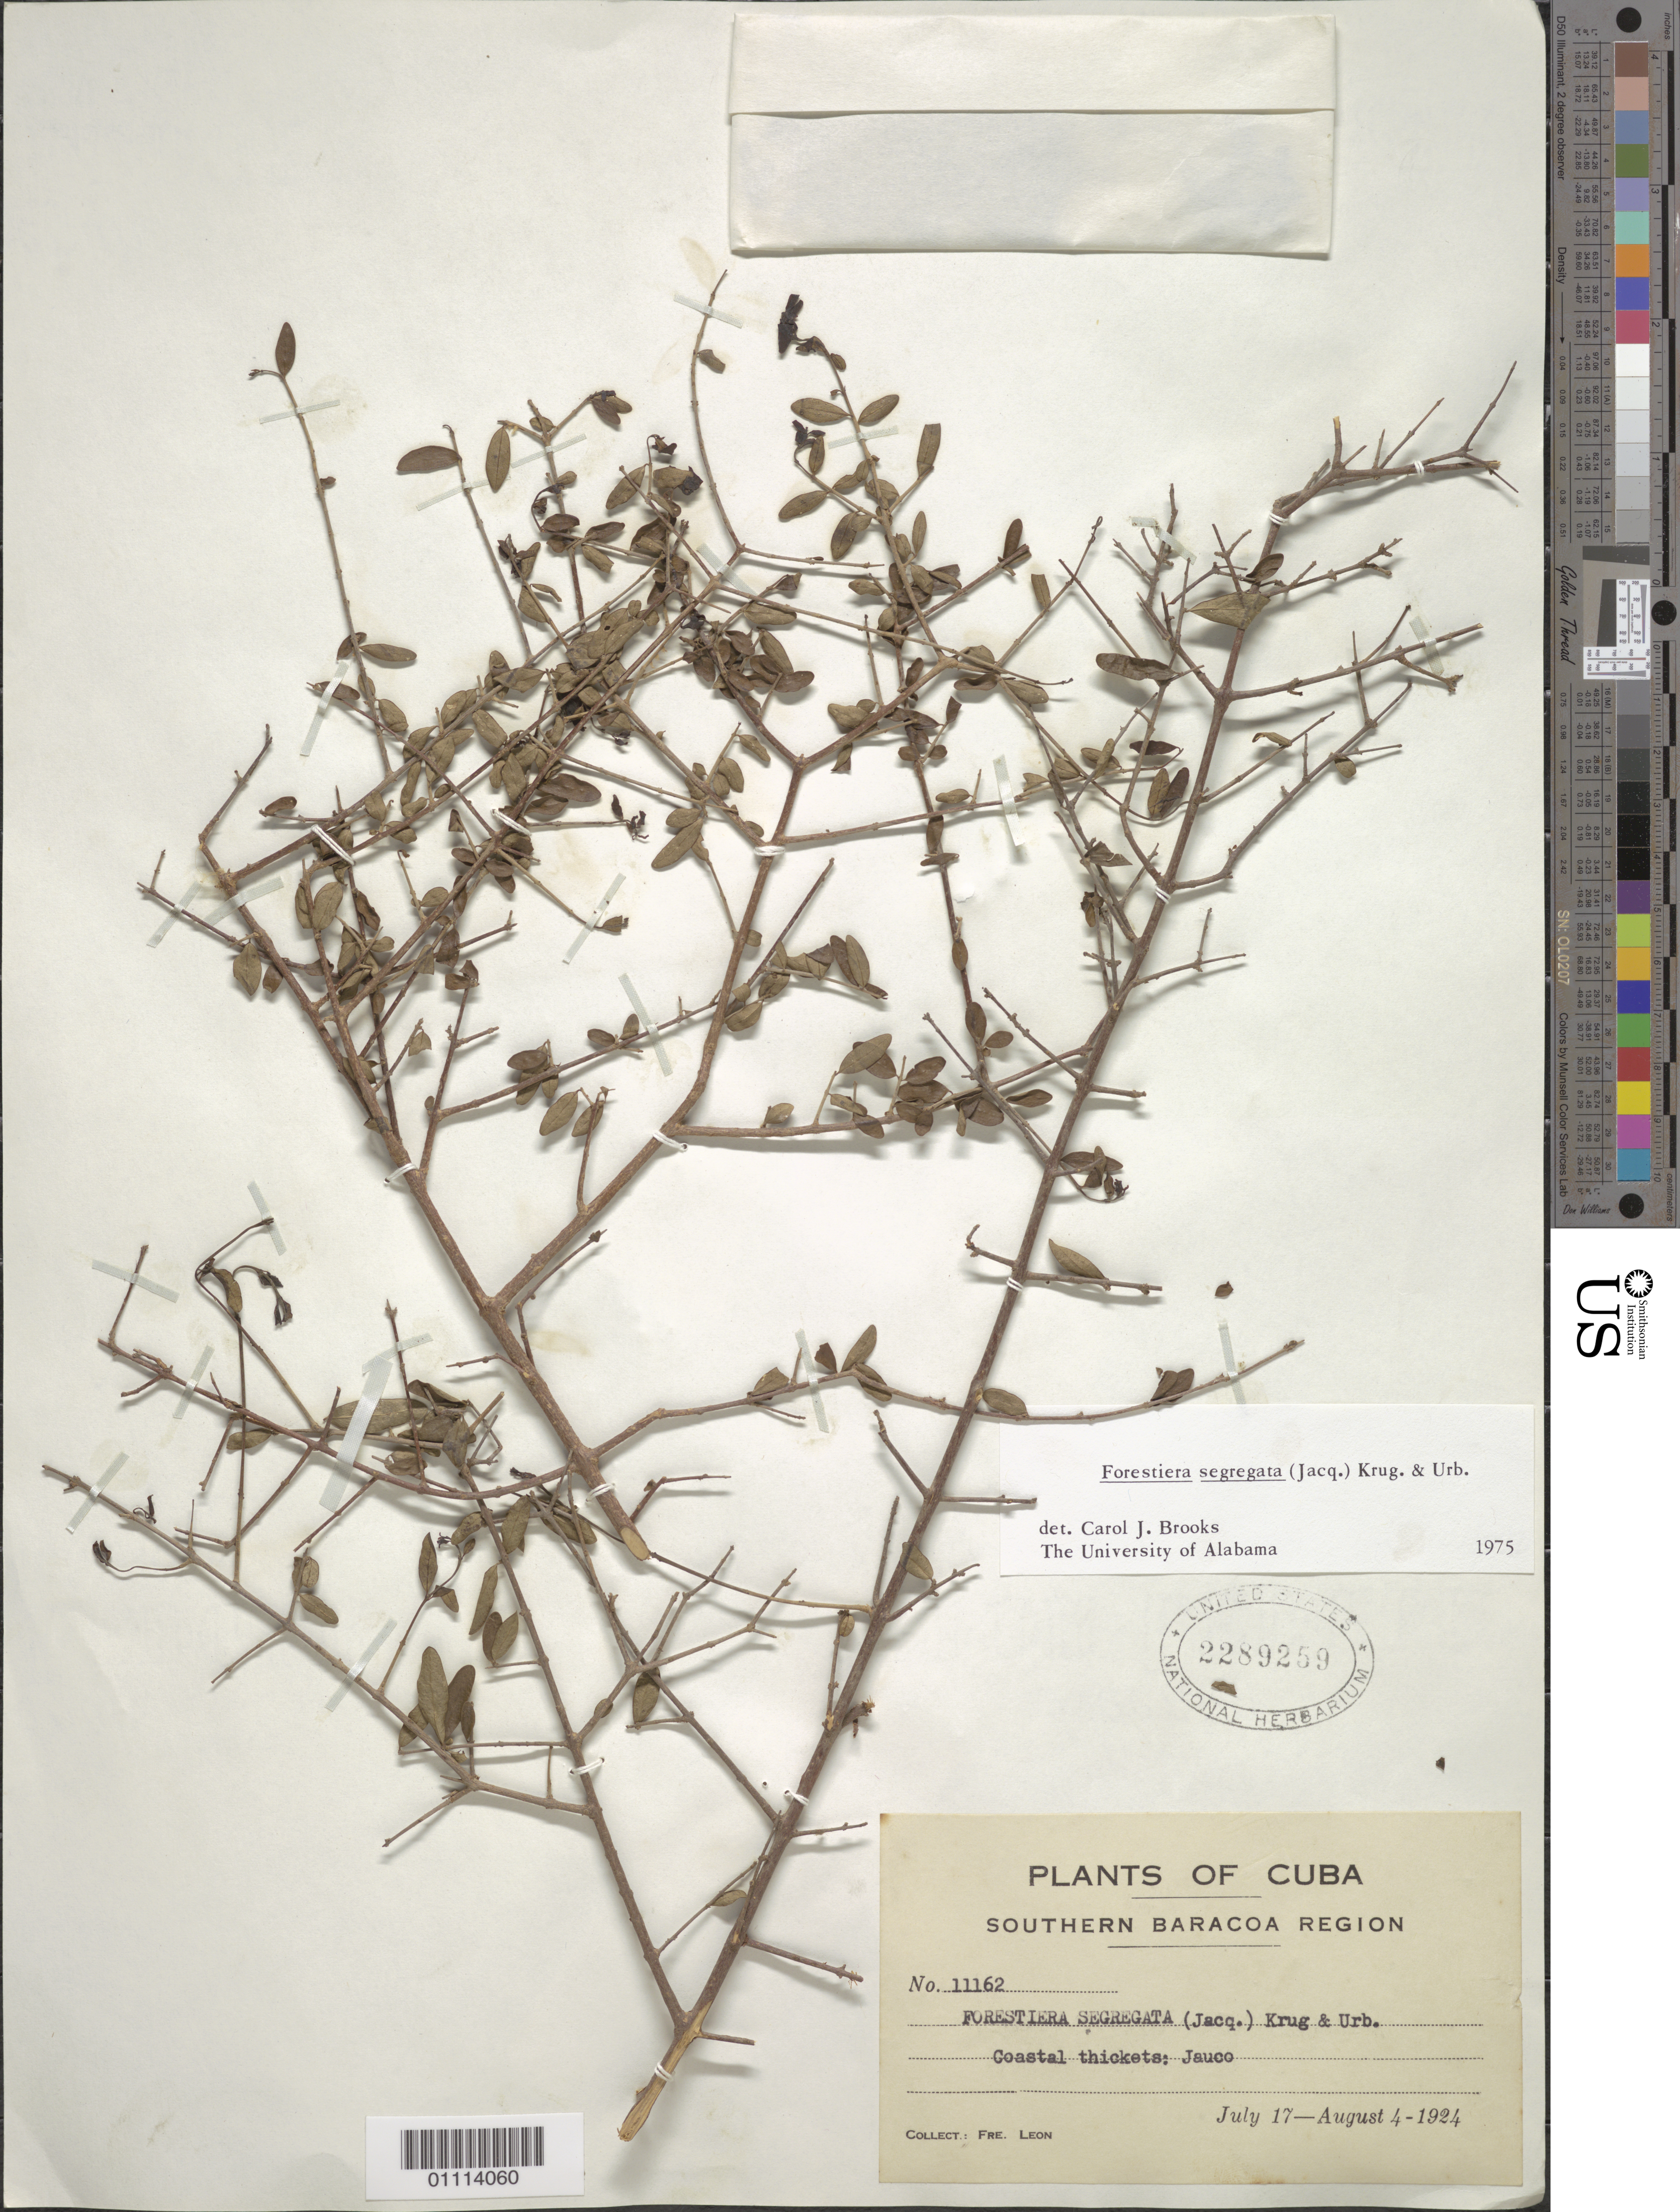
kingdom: Plantae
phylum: Tracheophyta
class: Magnoliopsida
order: Lamiales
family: Oleaceae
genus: Forestiera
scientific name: Forestiera segregata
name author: (Jacq.) Krug & Urb.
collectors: Bro. León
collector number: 11162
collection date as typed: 17 Jul 1924 to 04 Aug 1924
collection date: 1924-07-17/1924-08-04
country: Cuba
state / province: Guantánamo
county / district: Baracoa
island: Cuba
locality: Coastal thickets: Jauco, Southern Baracoa Region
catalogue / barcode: US 2289259